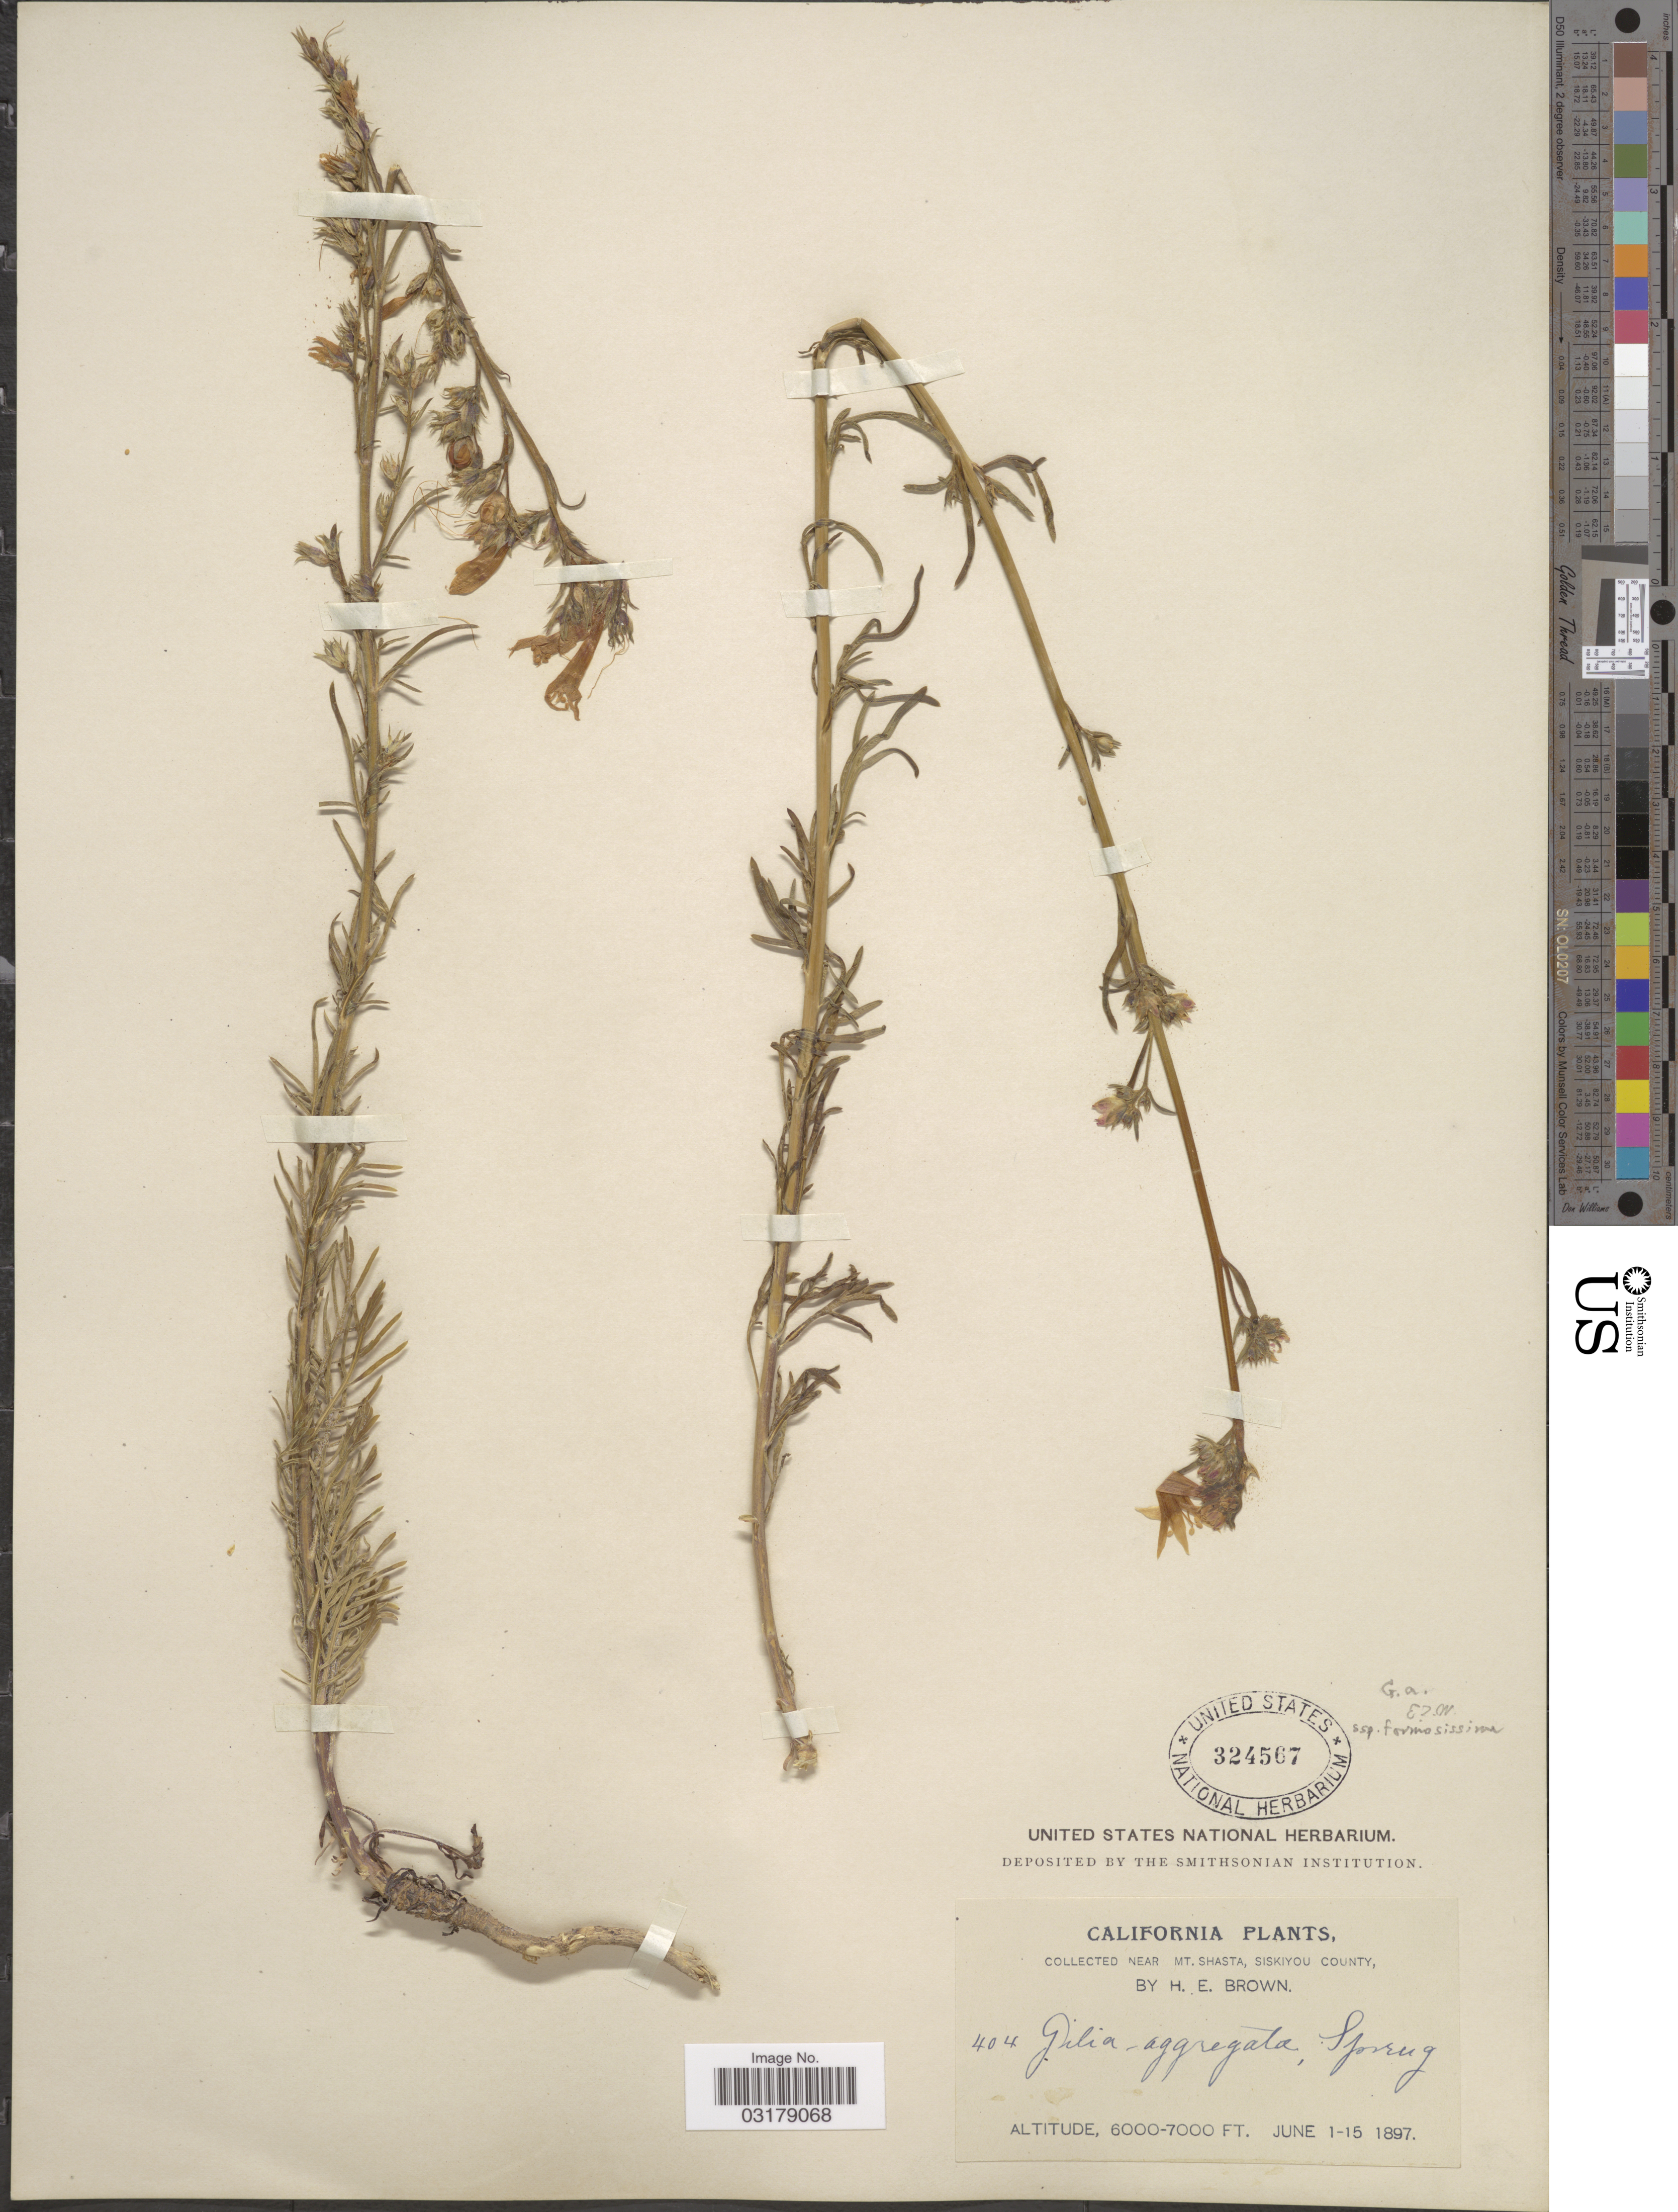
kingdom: Plantae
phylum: Tracheophyta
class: Magnoliopsida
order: Ericales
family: Polemoniaceae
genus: Ipomopsis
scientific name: Ipomopsis aggregata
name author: (Pursh) V.E. Grant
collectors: H. E. Brown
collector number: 404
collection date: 1897-06-01/1897-06-15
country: United States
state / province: California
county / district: Siskiyou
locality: Near Mt. Shasta, Siskiyou County.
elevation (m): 1829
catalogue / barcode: US 324567